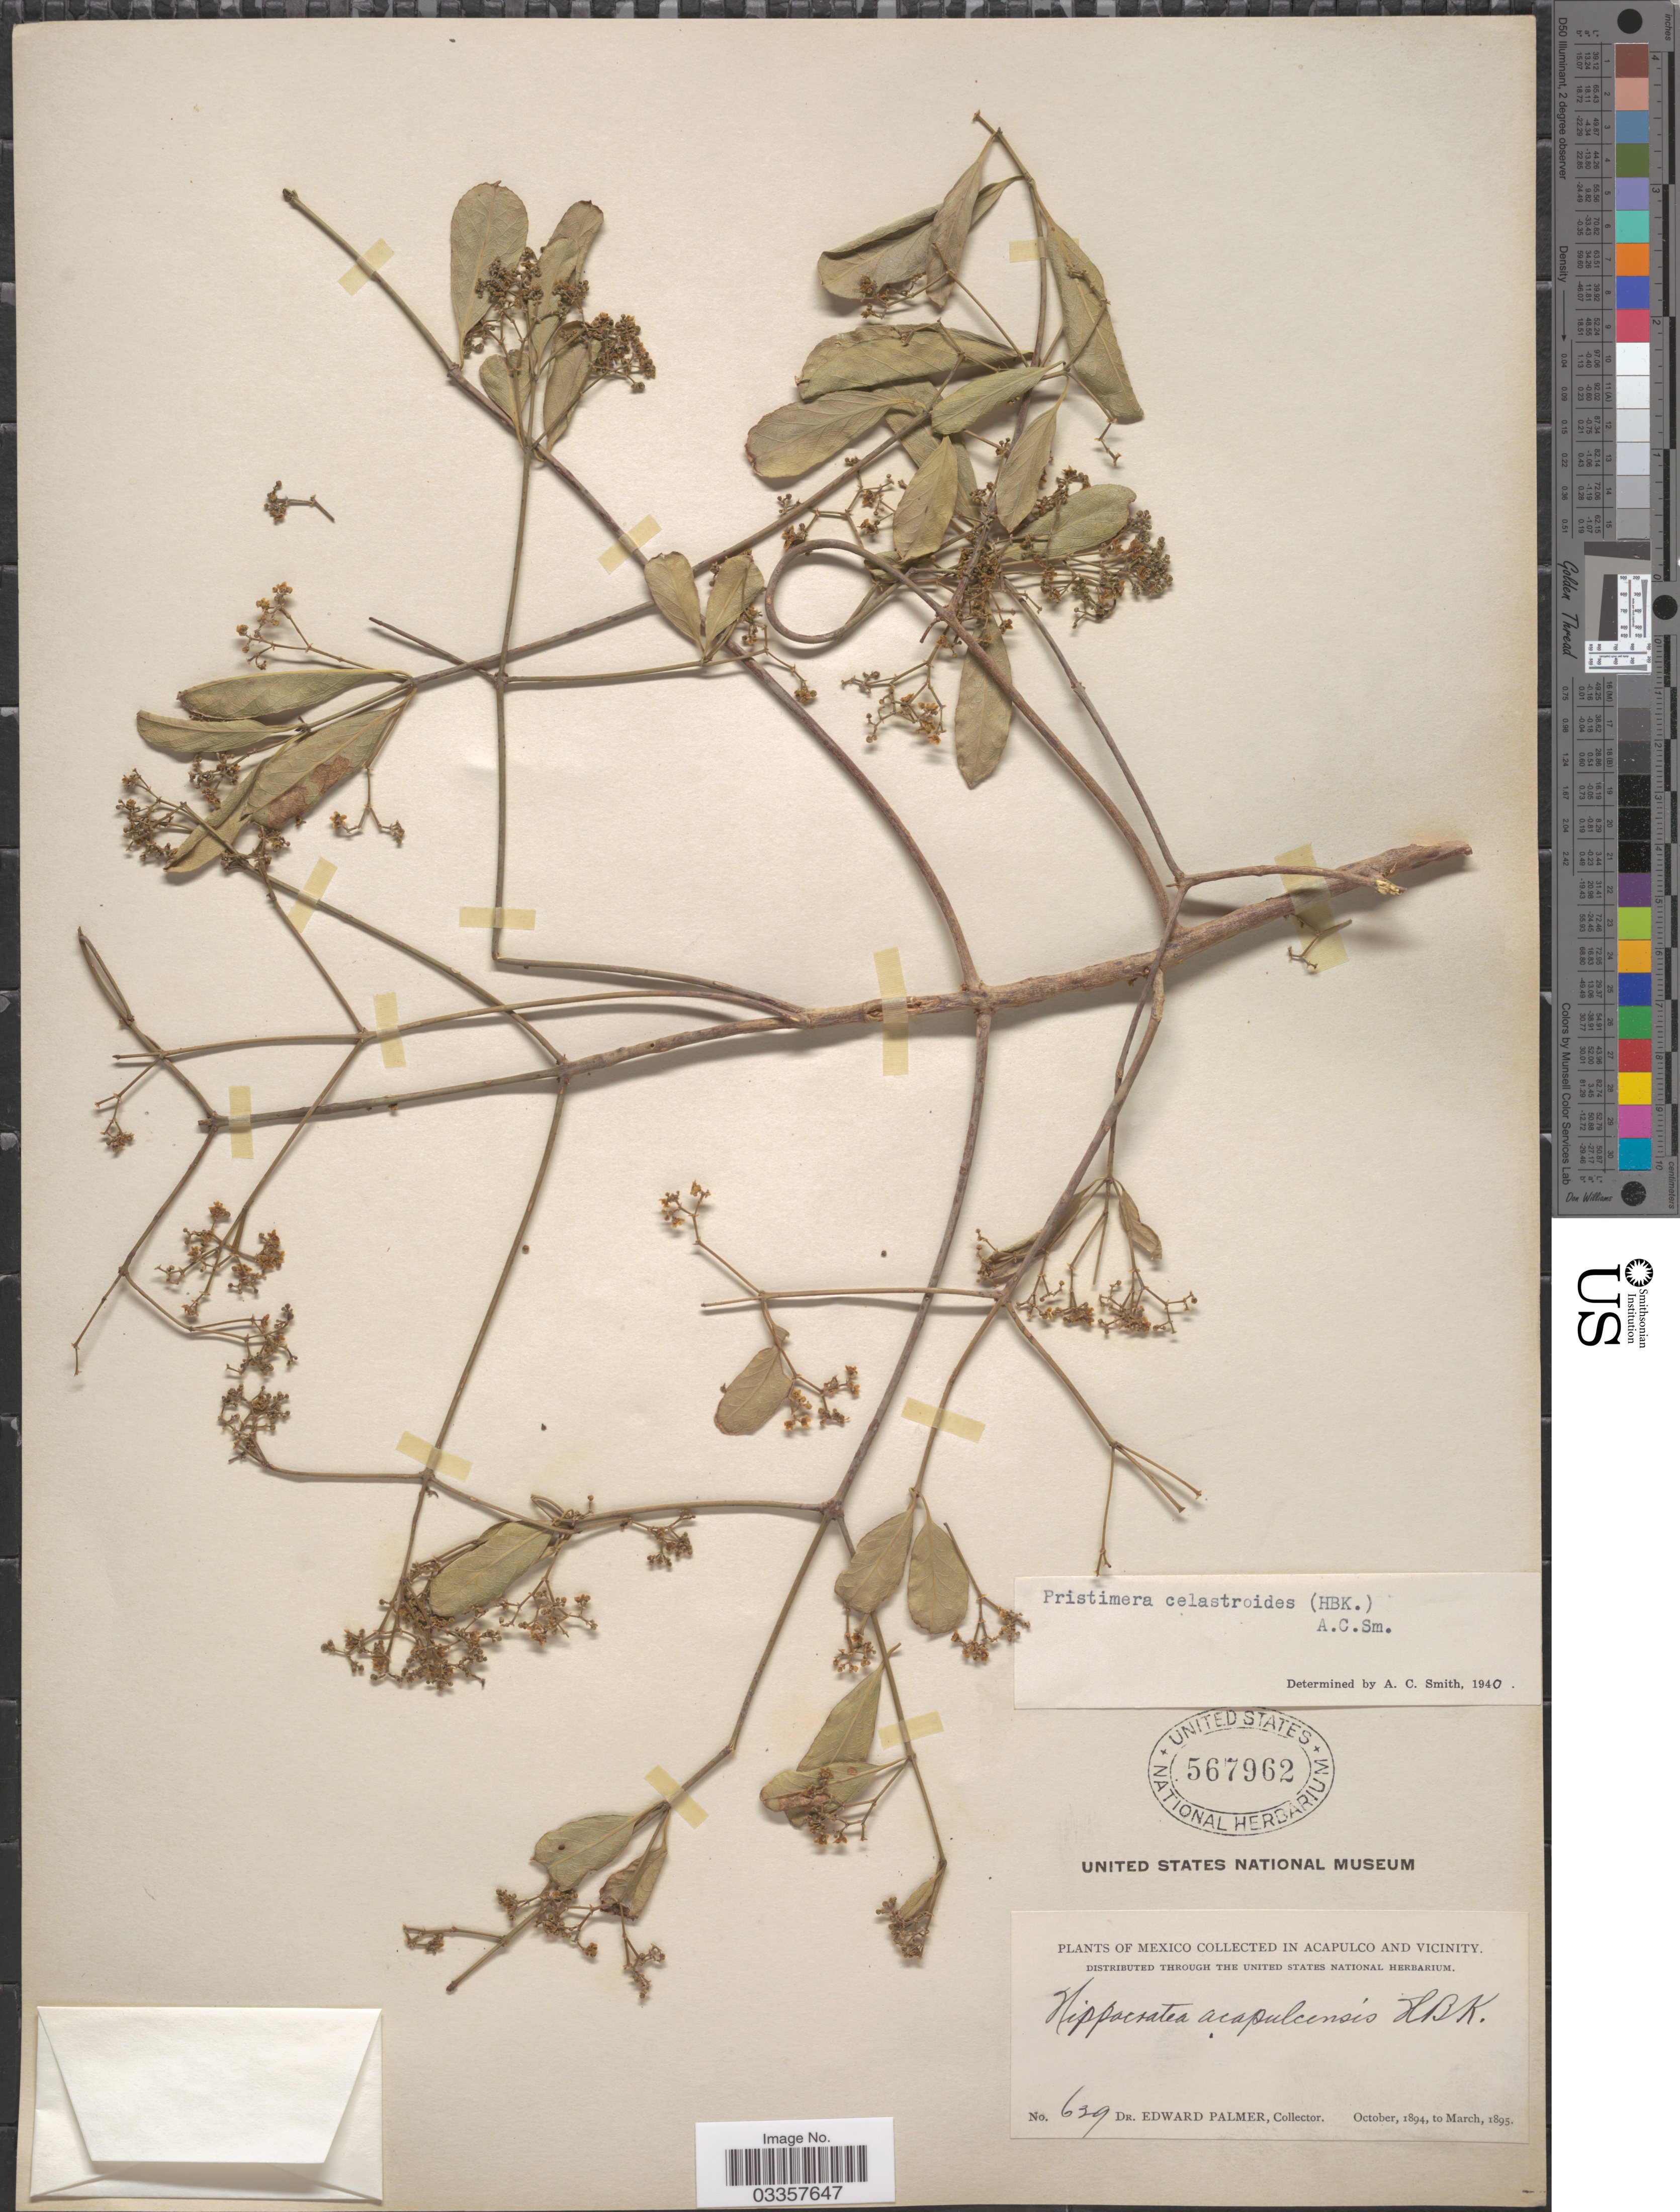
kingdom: Plantae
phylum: Tracheophyta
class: Magnoliopsida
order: Celastrales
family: Celastraceae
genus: Pristimera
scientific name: Pristimera celastroides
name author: (Kunth) A.C. Sm.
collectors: E. Palmer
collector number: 639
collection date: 1894-10/1895-03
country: Mexico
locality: Acapulco and vicinity.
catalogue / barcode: US 567962